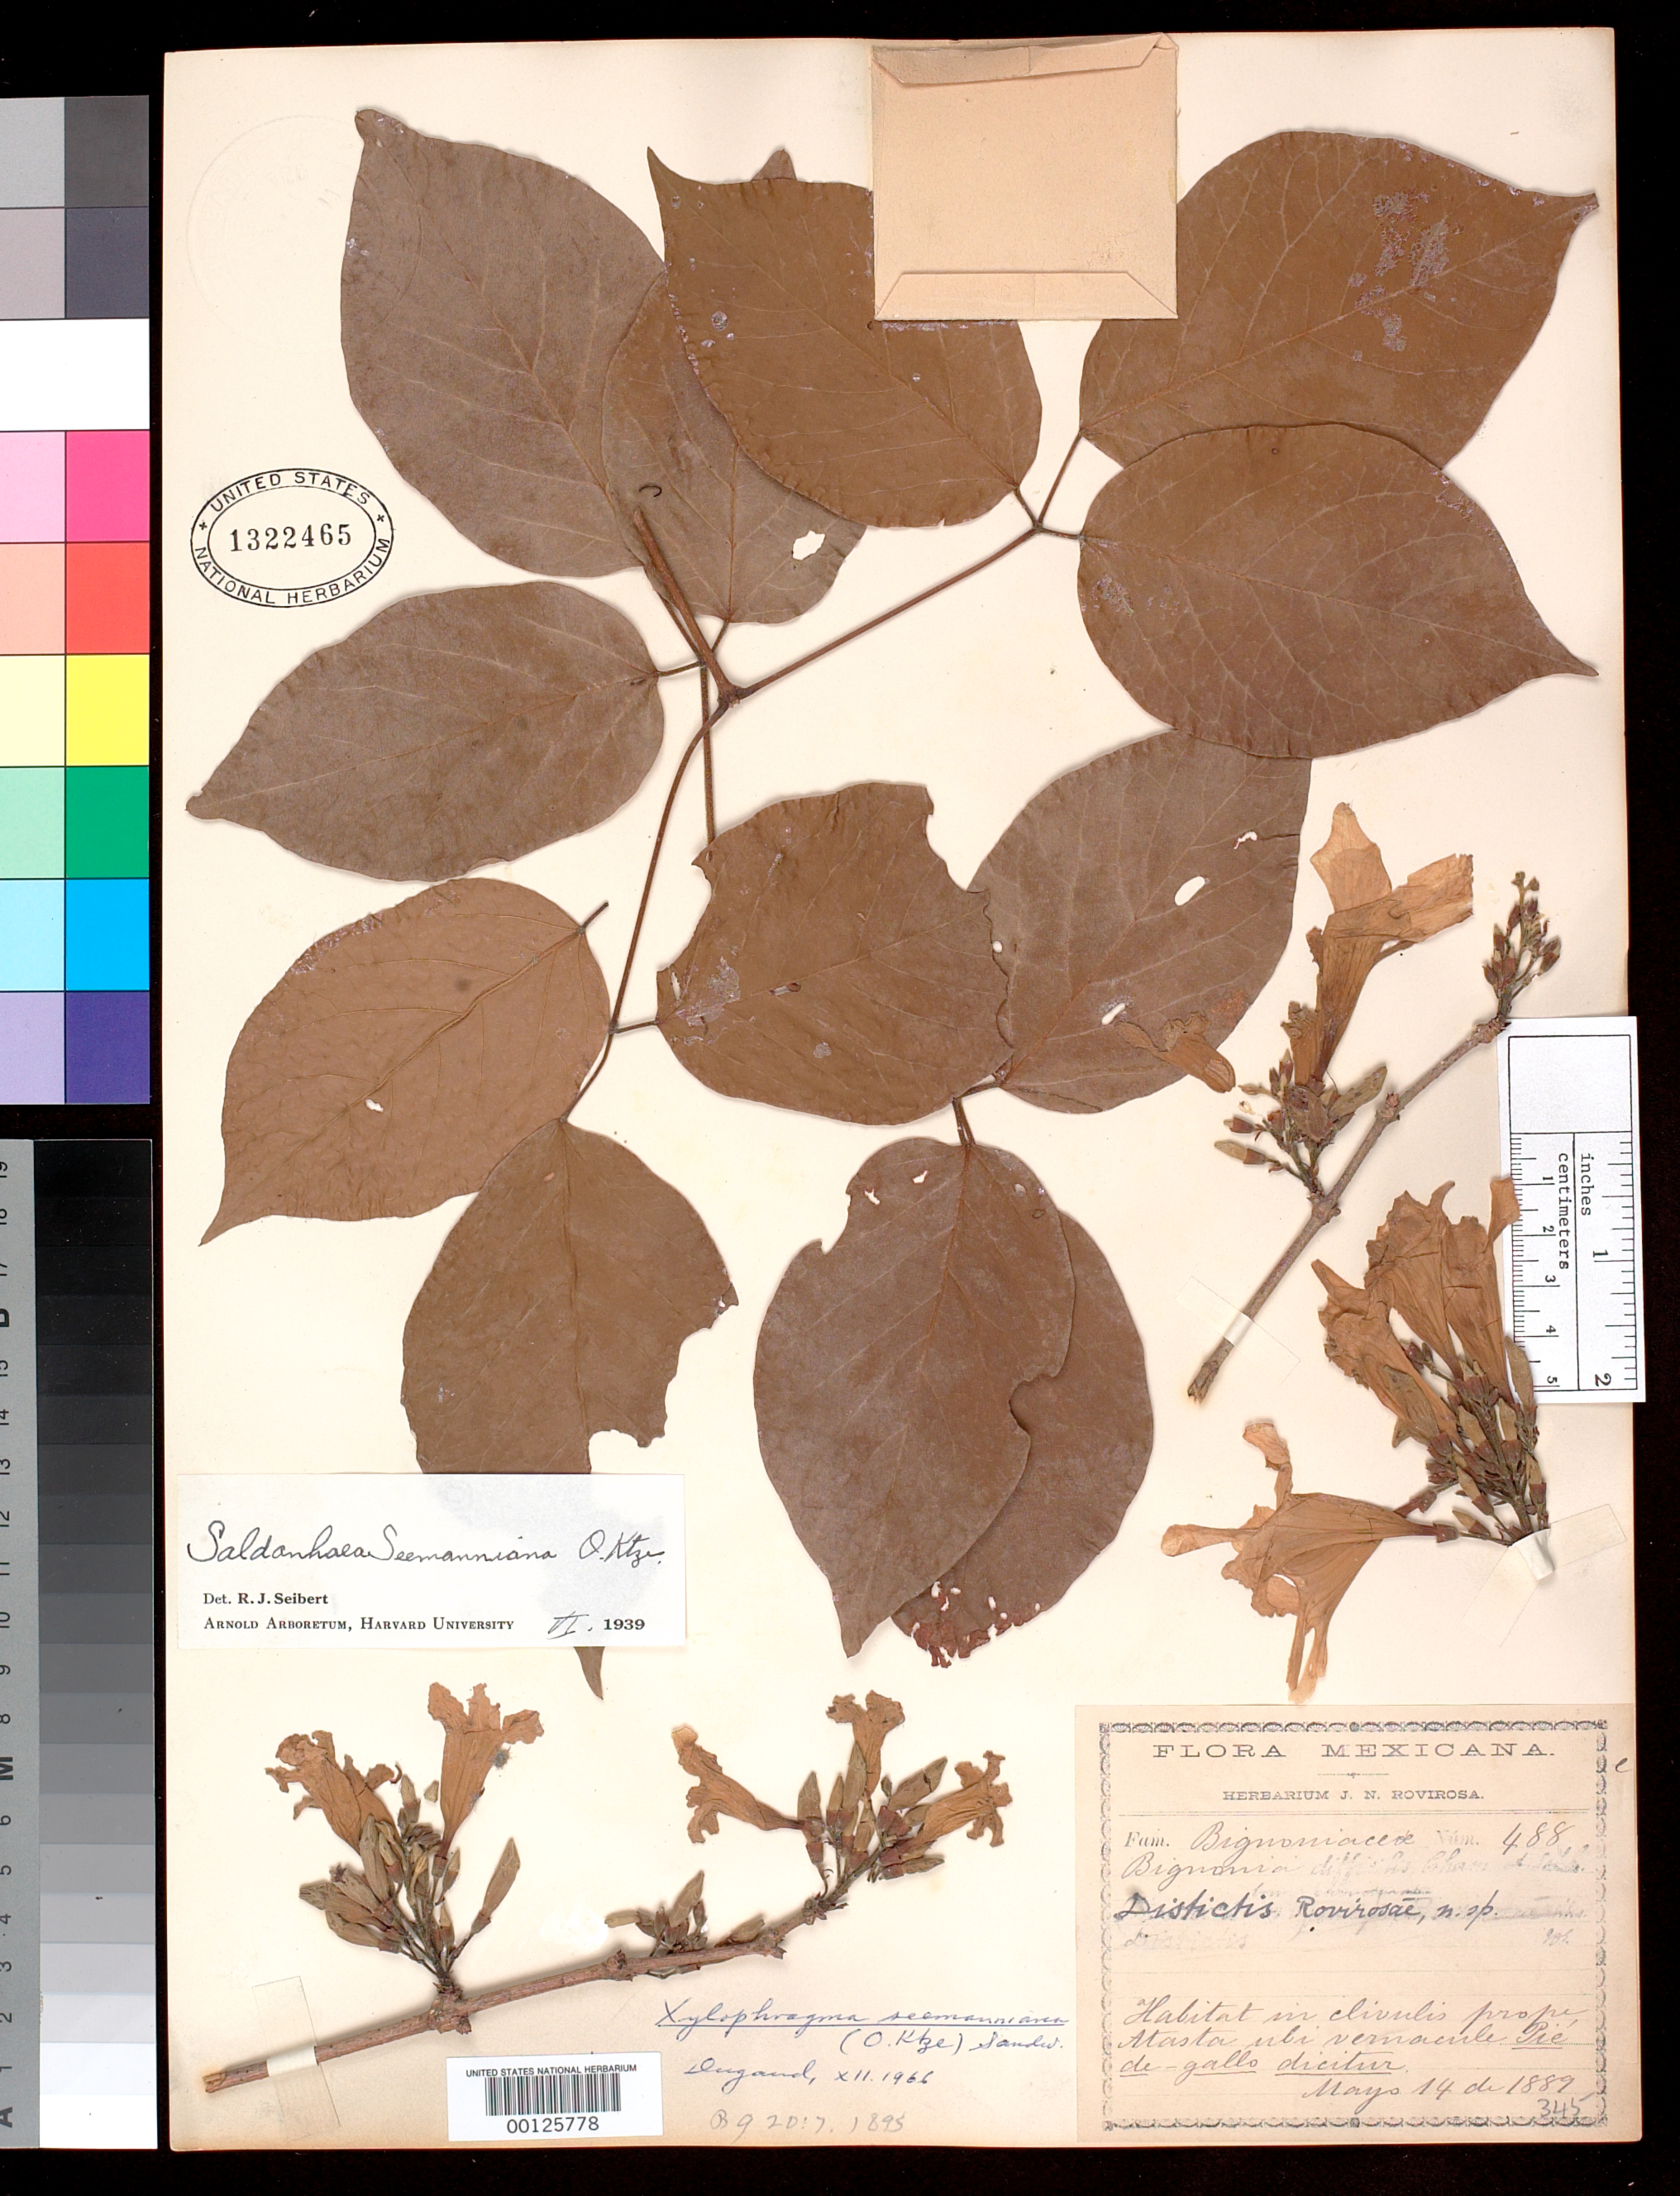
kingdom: Plantae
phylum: Tracheophyta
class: Magnoliopsida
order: Lamiales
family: Bignoniaceae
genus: Distictis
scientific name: Distictis rovirosana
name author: Donn. Sm.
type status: Syntype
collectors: J. N. Rovirosa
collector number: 488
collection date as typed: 14 May 1889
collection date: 1889-05-14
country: Mexico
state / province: Tabasco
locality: Prope Atasta.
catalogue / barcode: US 1322465